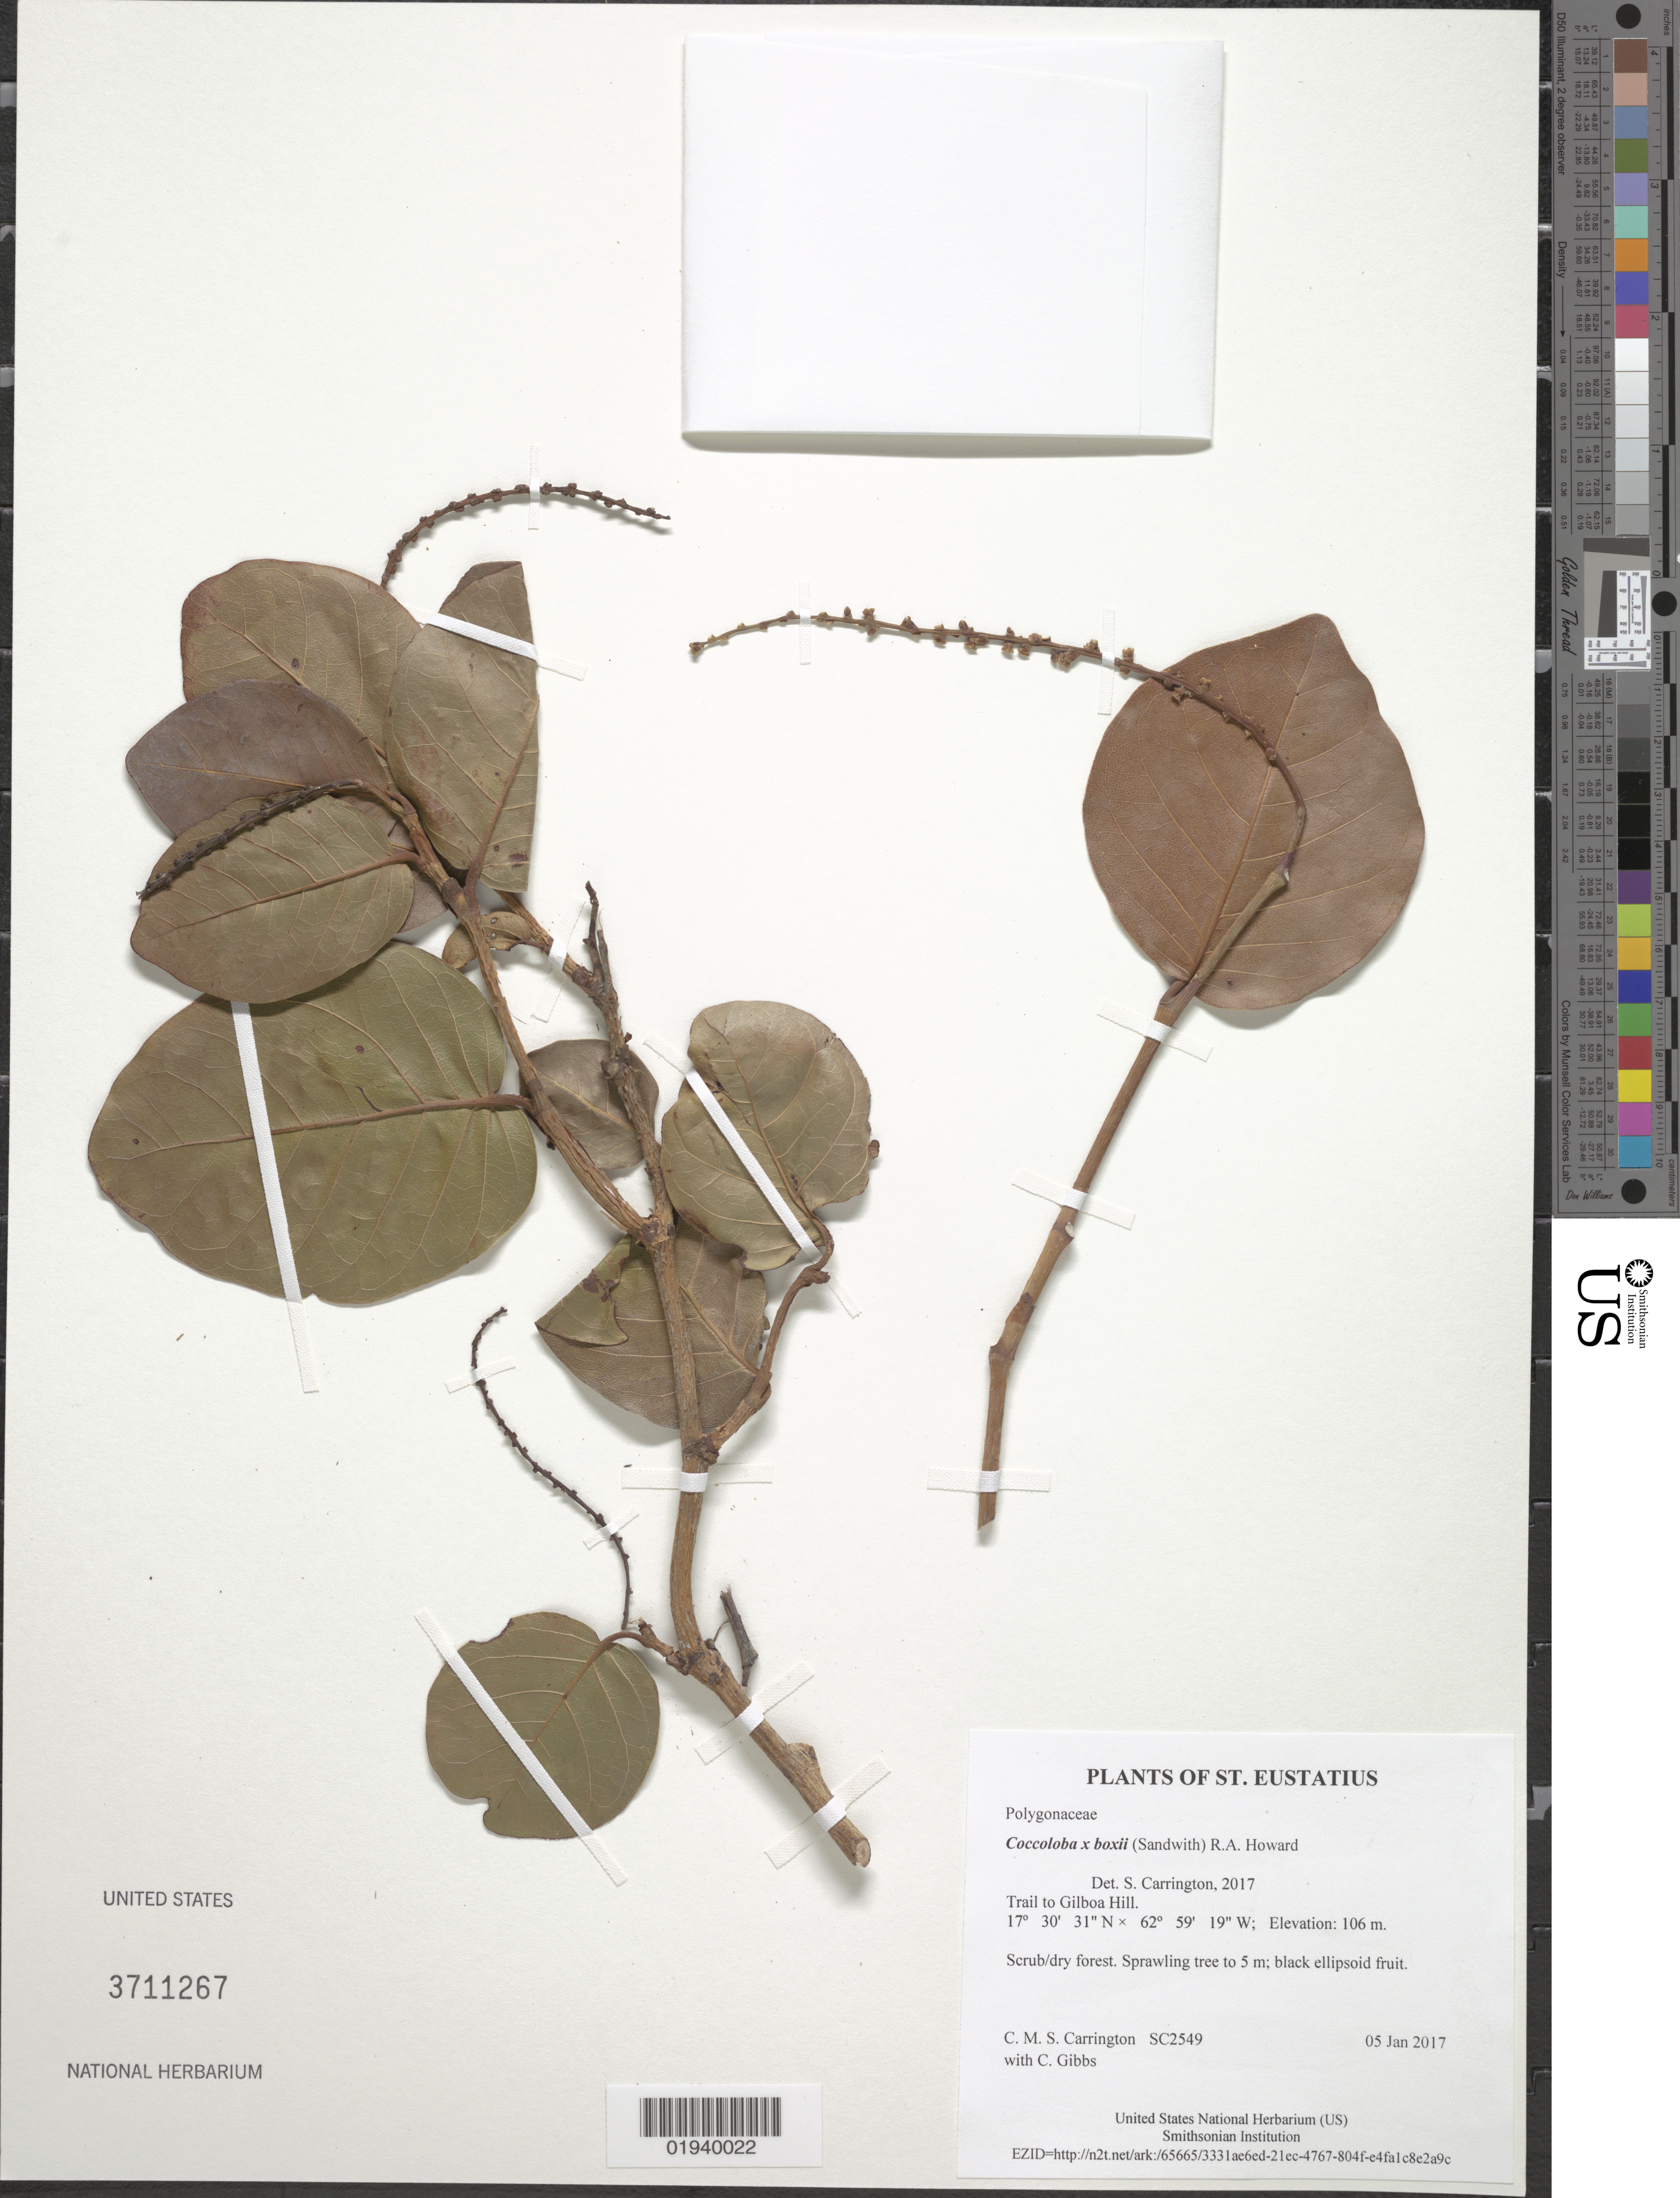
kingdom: Plantae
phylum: Tracheophyta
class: Magnoliopsida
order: Caryophyllales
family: Polygonaceae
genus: Coccoloba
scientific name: Coccoloba x boxii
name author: (Sandwith) R.A. Howard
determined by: Carrington, C. M. S.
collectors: C. M. S. Carrington & C. Gibbs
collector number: SC2549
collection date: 2017-01-05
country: Netherlands Antilles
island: St. Eustatius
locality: Trail to Gilboa Hill.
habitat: Scrub/dry forest.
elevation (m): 106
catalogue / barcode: US 3711267